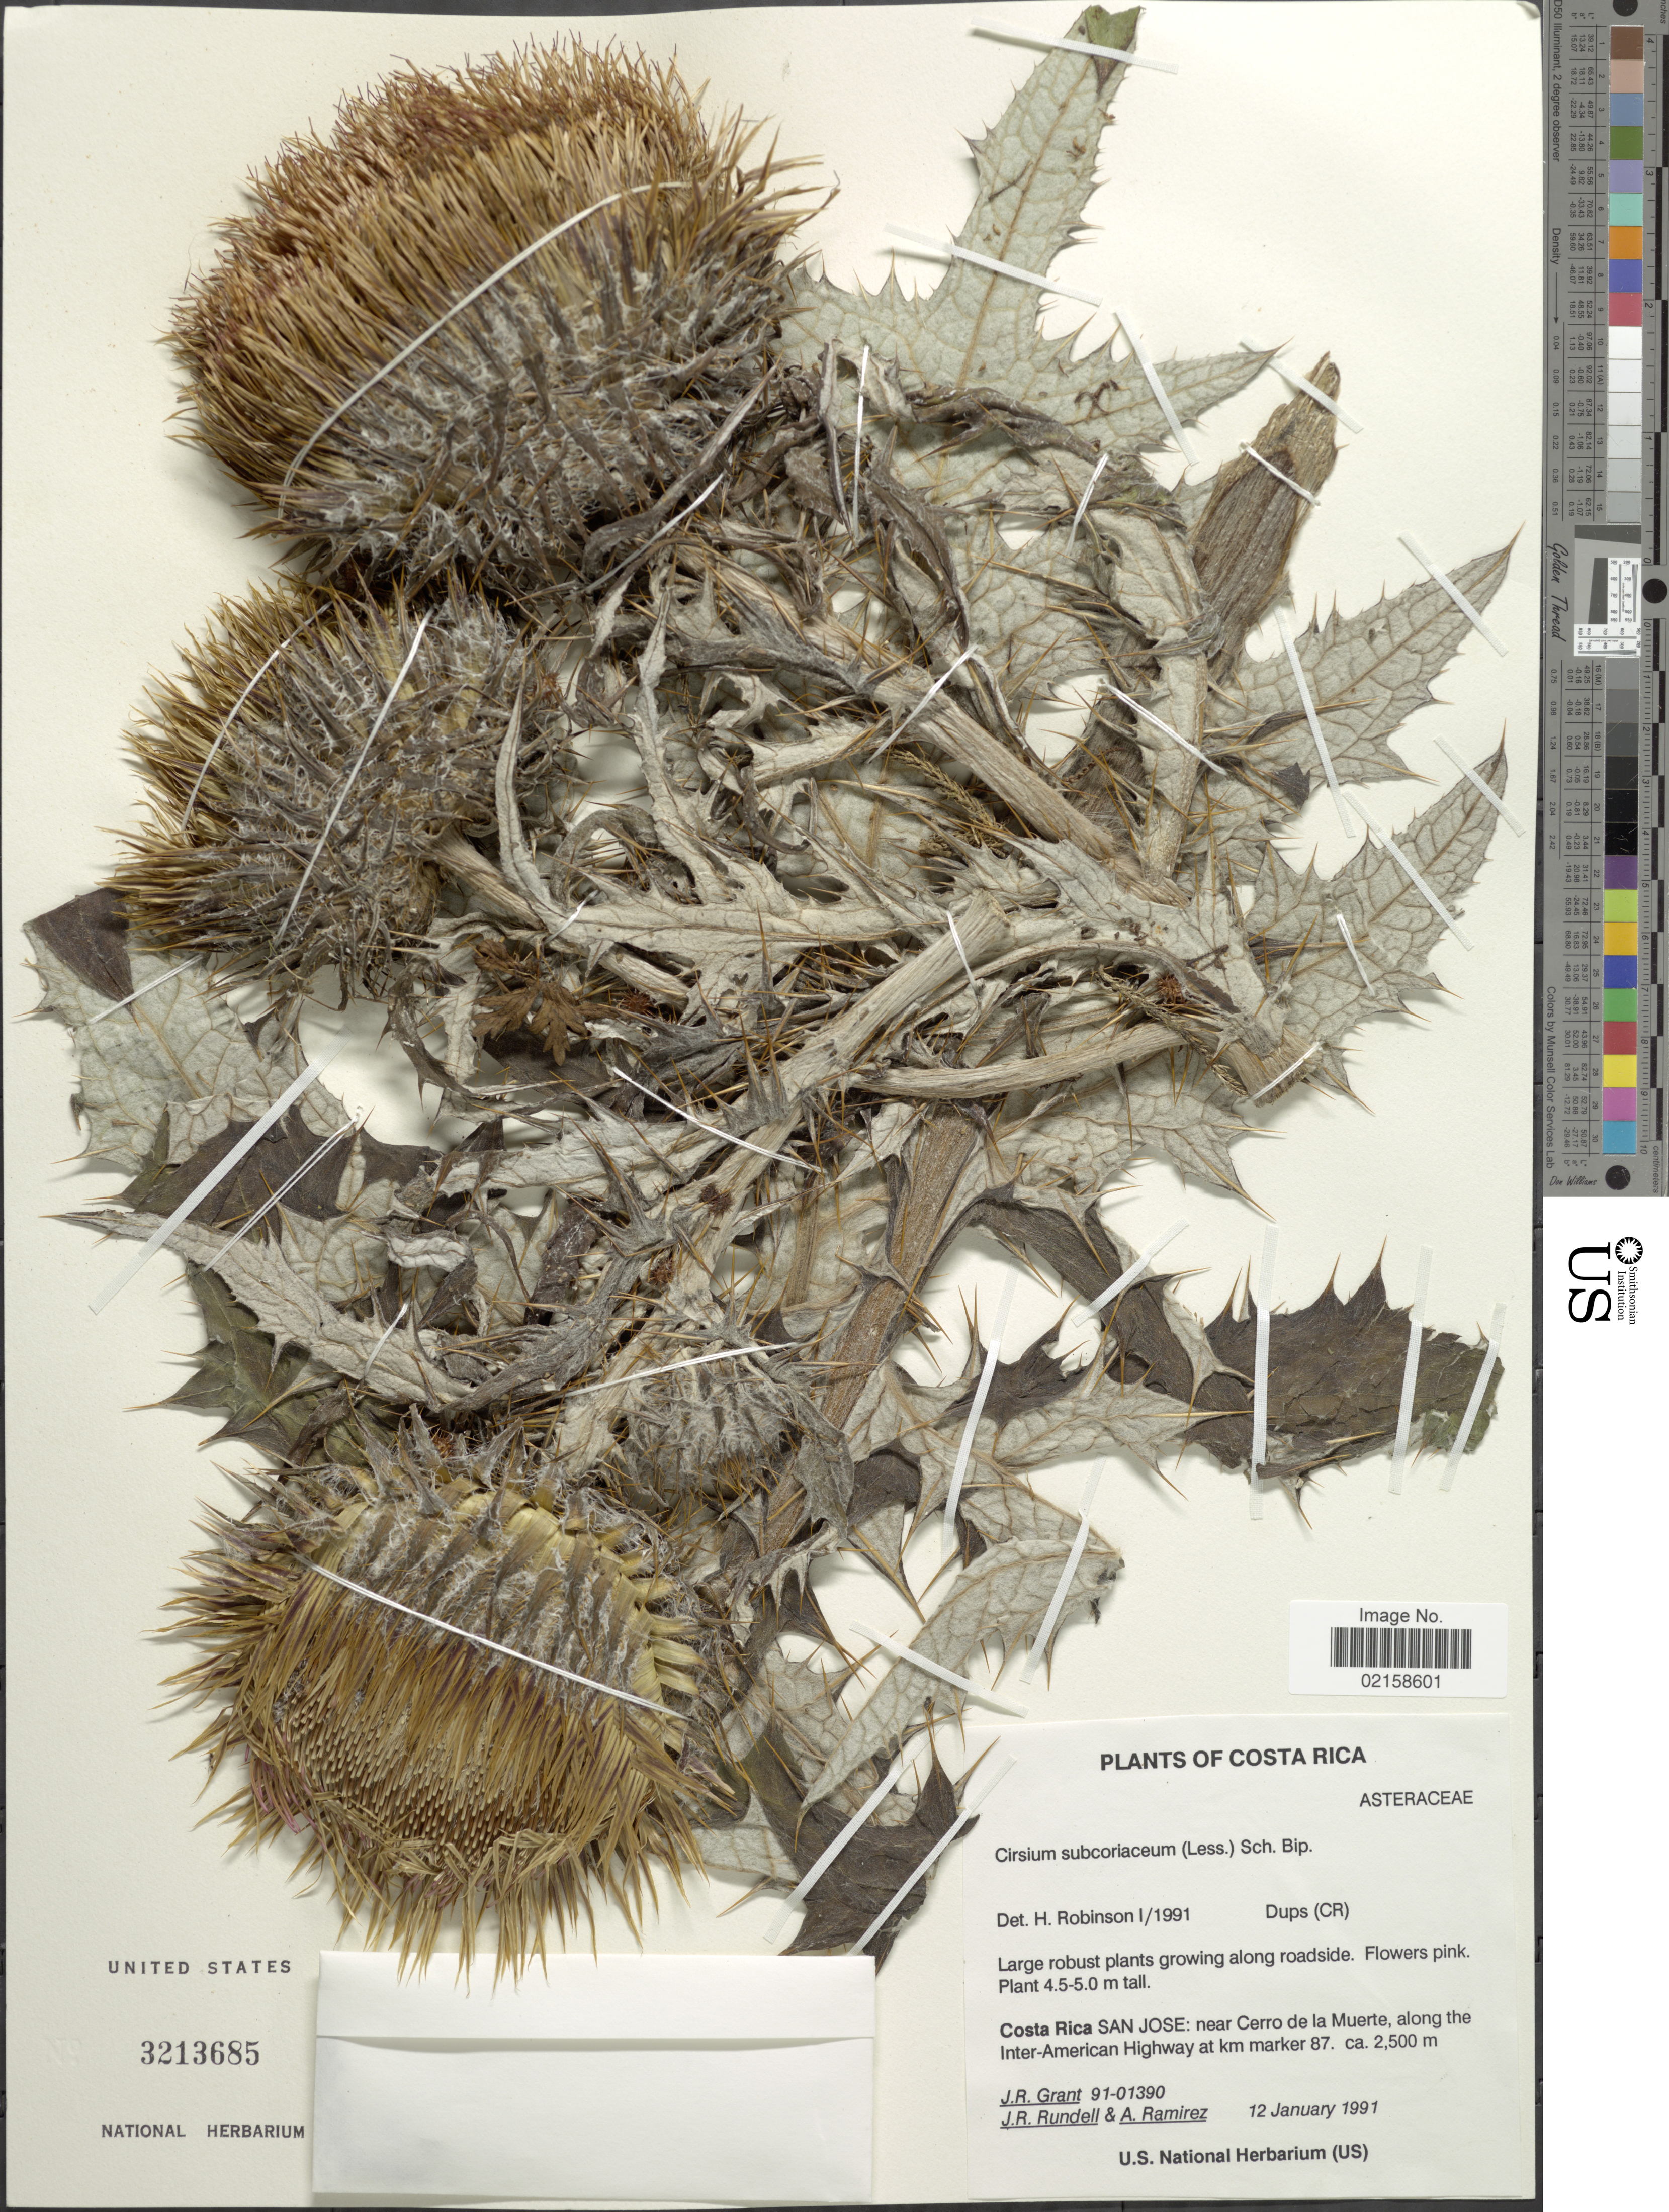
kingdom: Plantae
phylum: Tracheophyta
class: Magnoliopsida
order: Asterales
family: Asteraceae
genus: Cirsium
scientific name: Cirsium subcoriaceum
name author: (Less.) Sch. Bip.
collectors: J. Grant, J. R. Rundell & A. Ramirez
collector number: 91-01390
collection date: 1991-01-12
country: Costa Rica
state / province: San José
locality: Near Cerro de la Muerte, along the Inter-American Highway at km marker 87.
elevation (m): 2500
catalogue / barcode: US 3213685